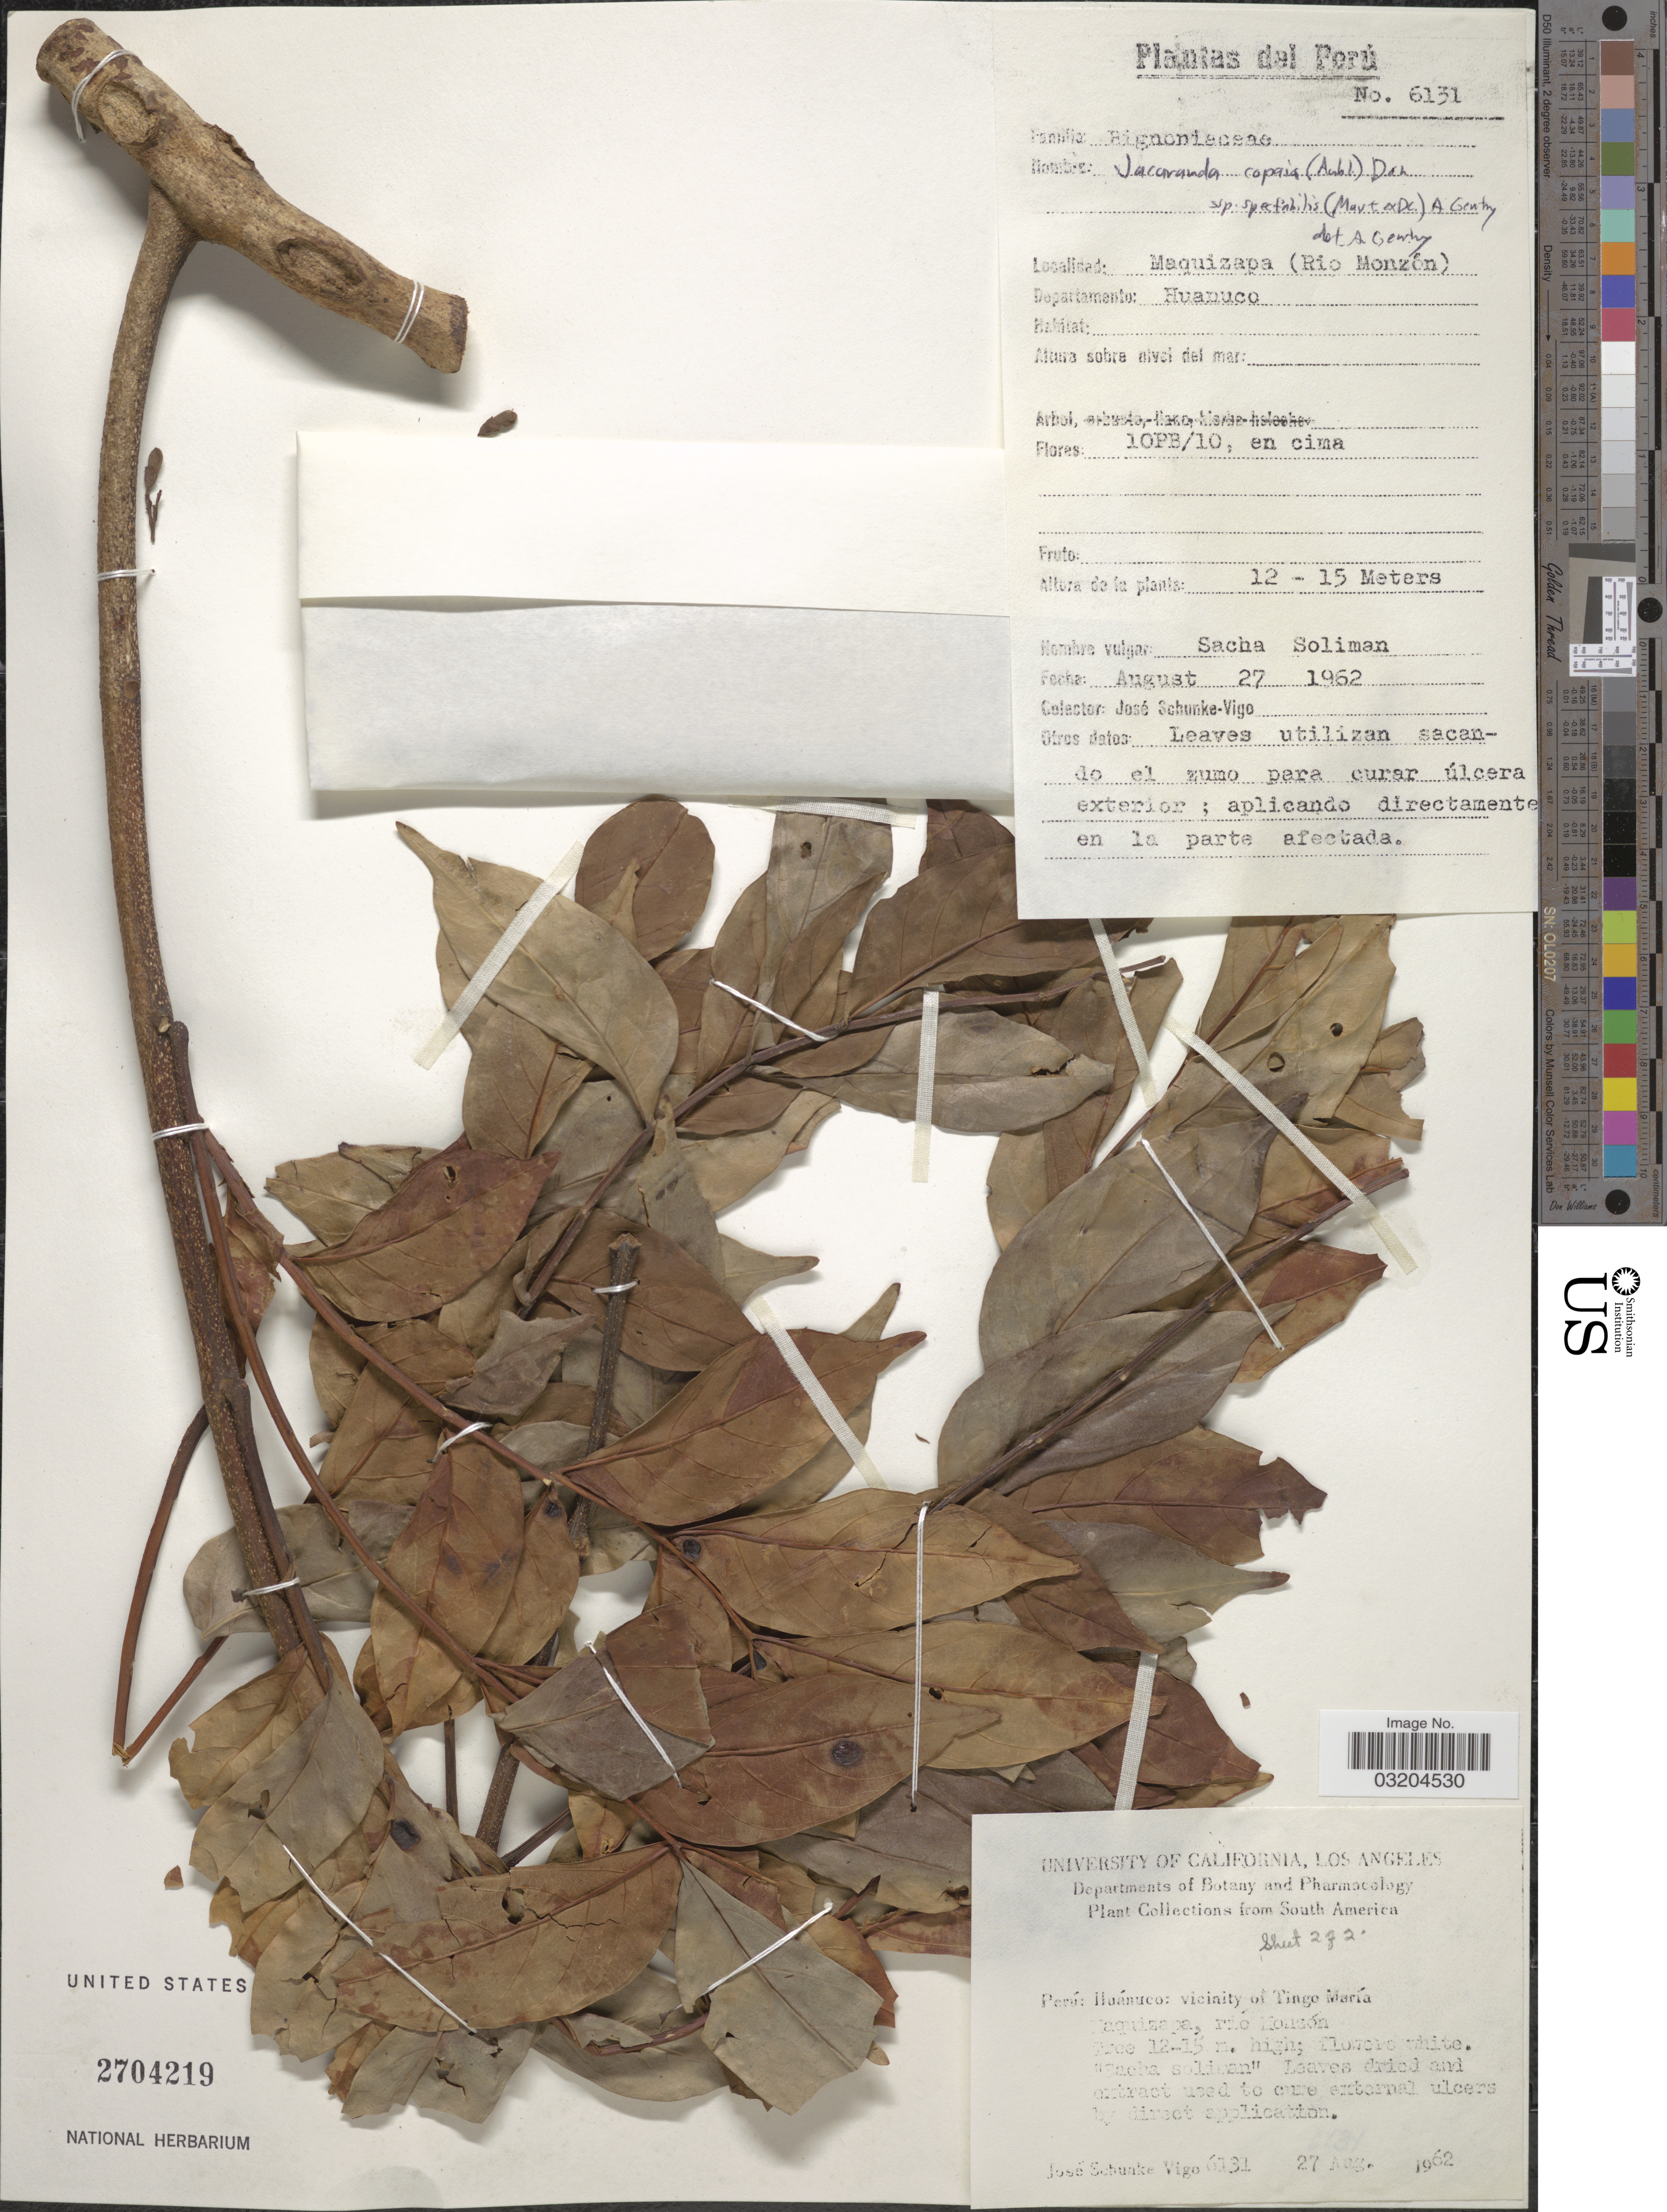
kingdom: Plantae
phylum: Tracheophyta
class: Magnoliopsida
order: Lamiales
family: Bignoniaceae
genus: Jacaranda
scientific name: Jacaranda copaia subsp. spectabilis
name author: (Mart. ex DC.) A.H. Gentry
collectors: J. Schunke Vigo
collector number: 6131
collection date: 1962-08-27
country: Peru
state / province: Huánuco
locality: Vicinity of Tingo María. Maquizapa, (Río Monzón). Departamento Huanuco.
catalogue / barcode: US 2704219